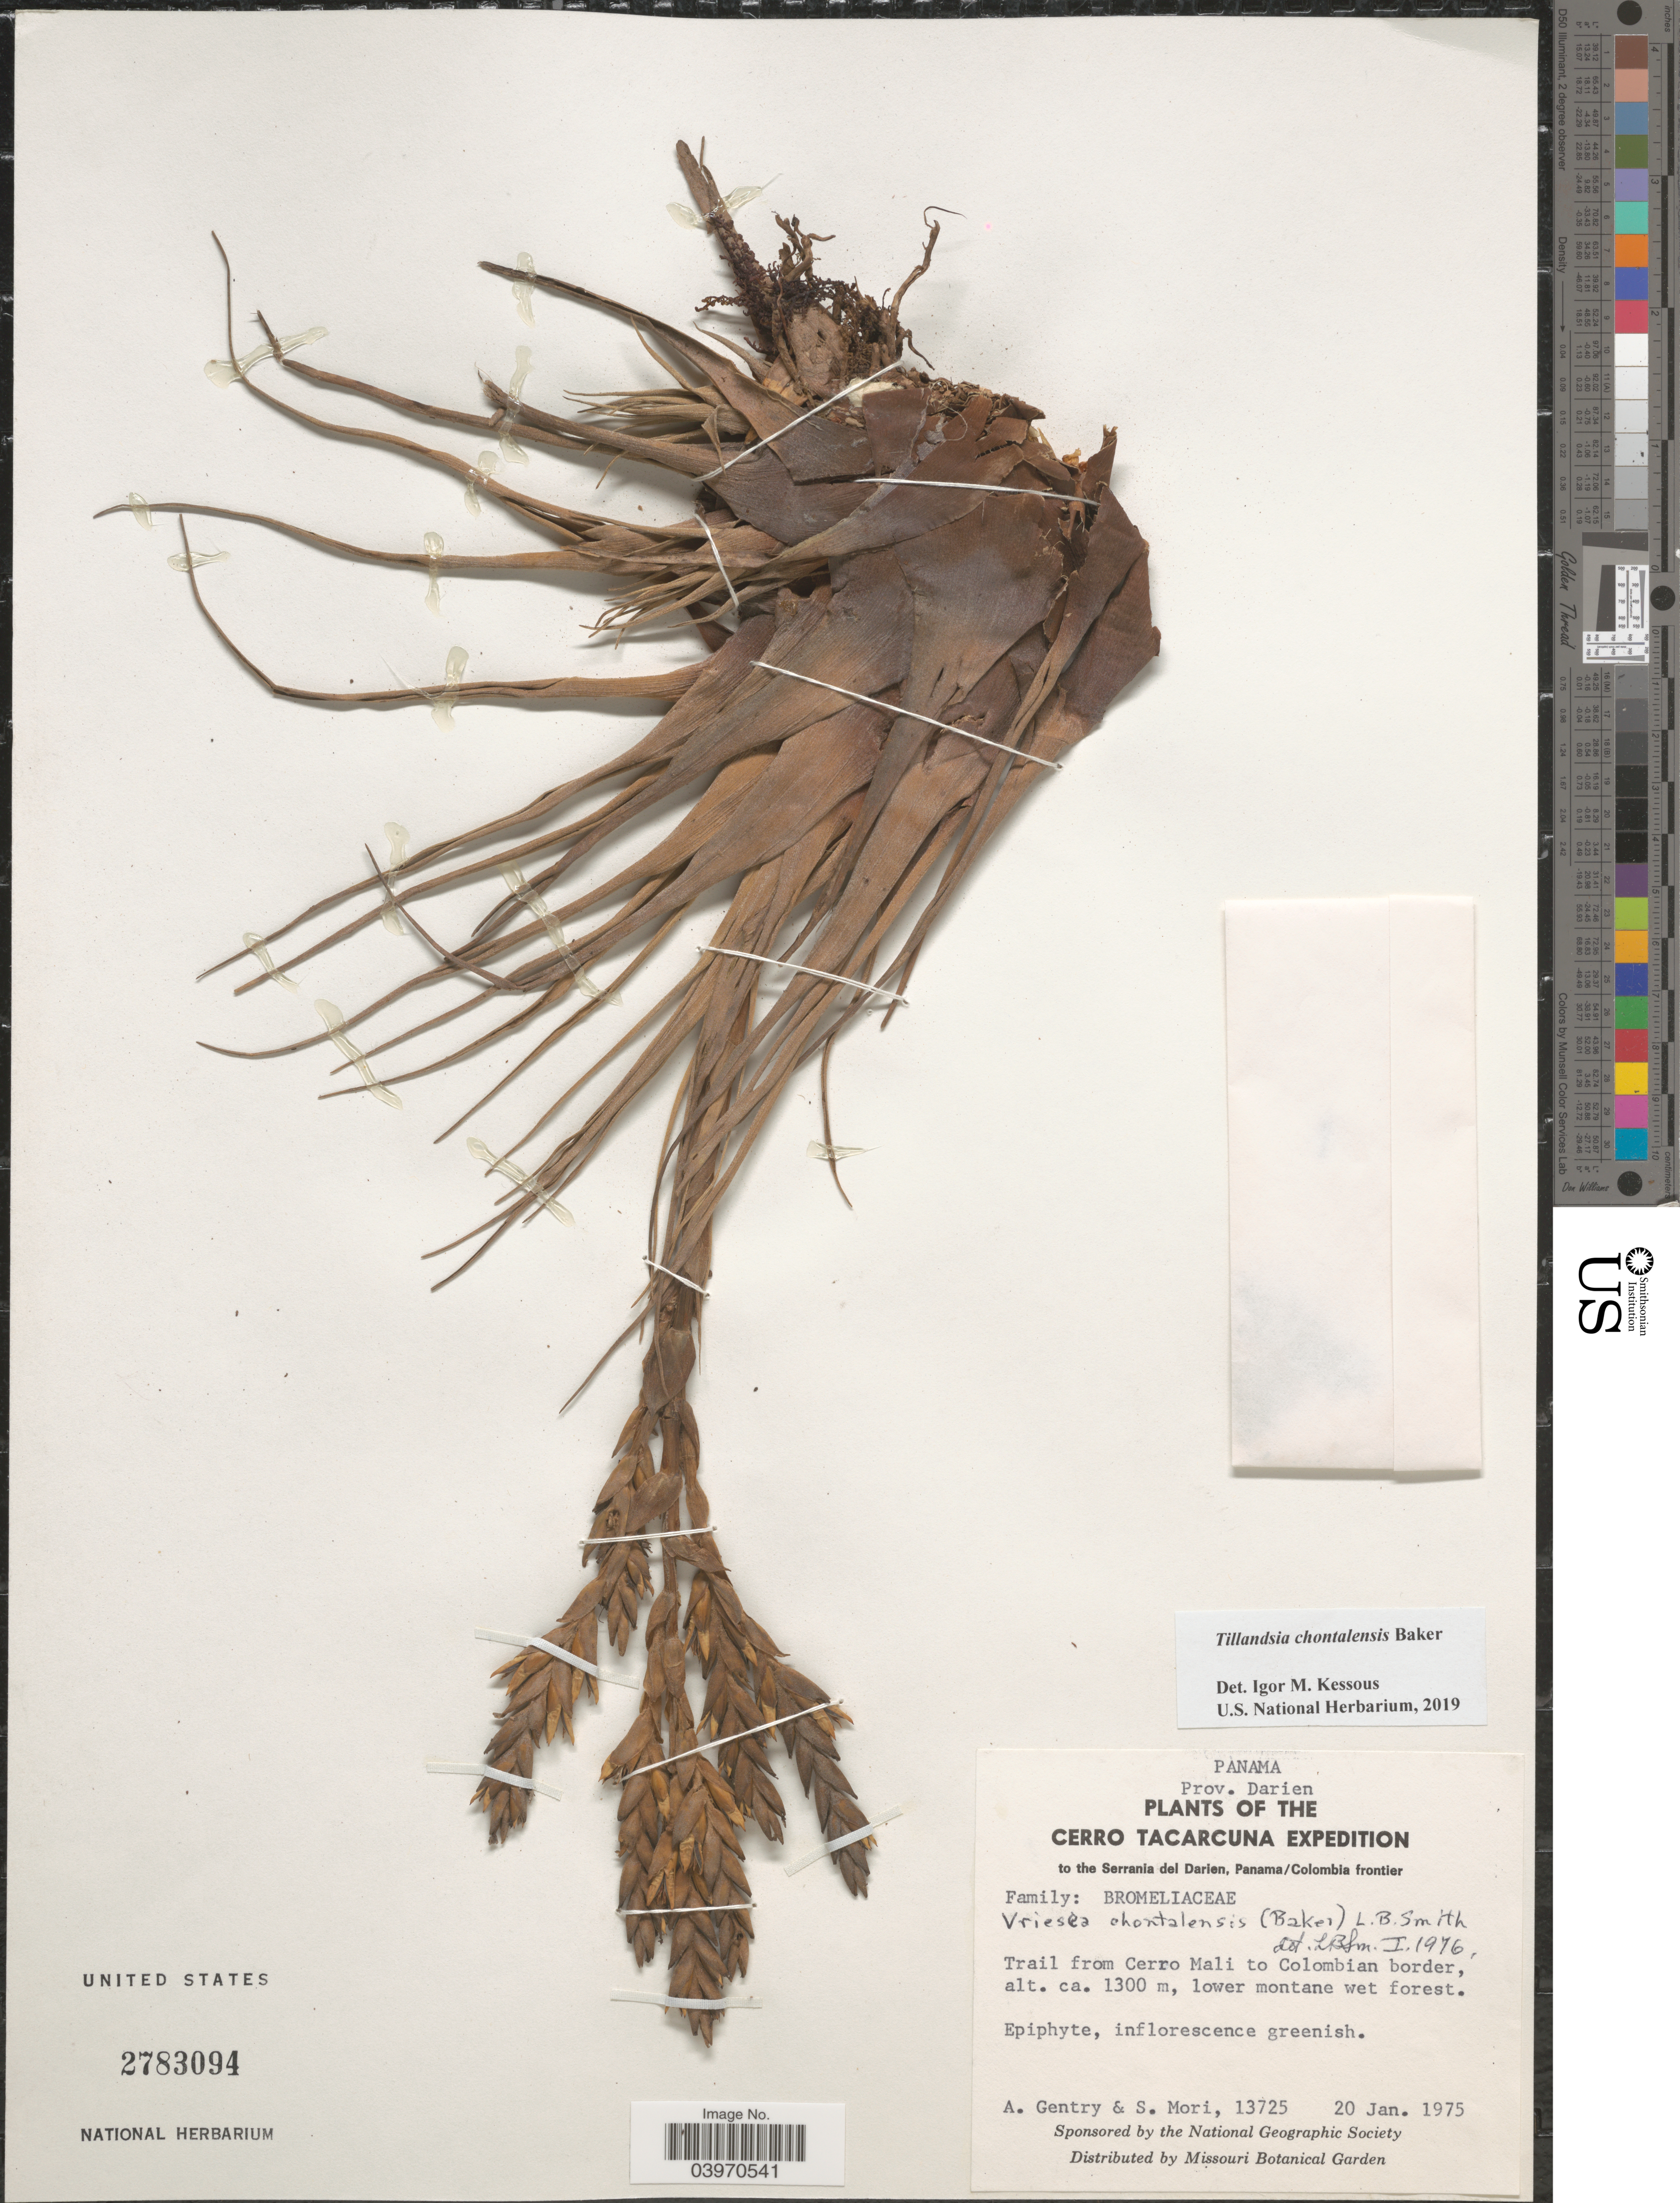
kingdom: Plantae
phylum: Tracheophyta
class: Liliopsida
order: Poales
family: Bromeliaceae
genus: Tillandsia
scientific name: Tillandsia chontalensis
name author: Baker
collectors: A. H. Gentry & S. Mori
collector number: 13725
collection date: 1975-01-20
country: Panama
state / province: Darien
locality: Cerro Tacarcuna Expedition to the Serrania del Darien, Panama/Colombia frontier. Trail from Cerro Mali to Colombian border, lower montane wet forest.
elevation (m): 1300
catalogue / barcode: US 2783094